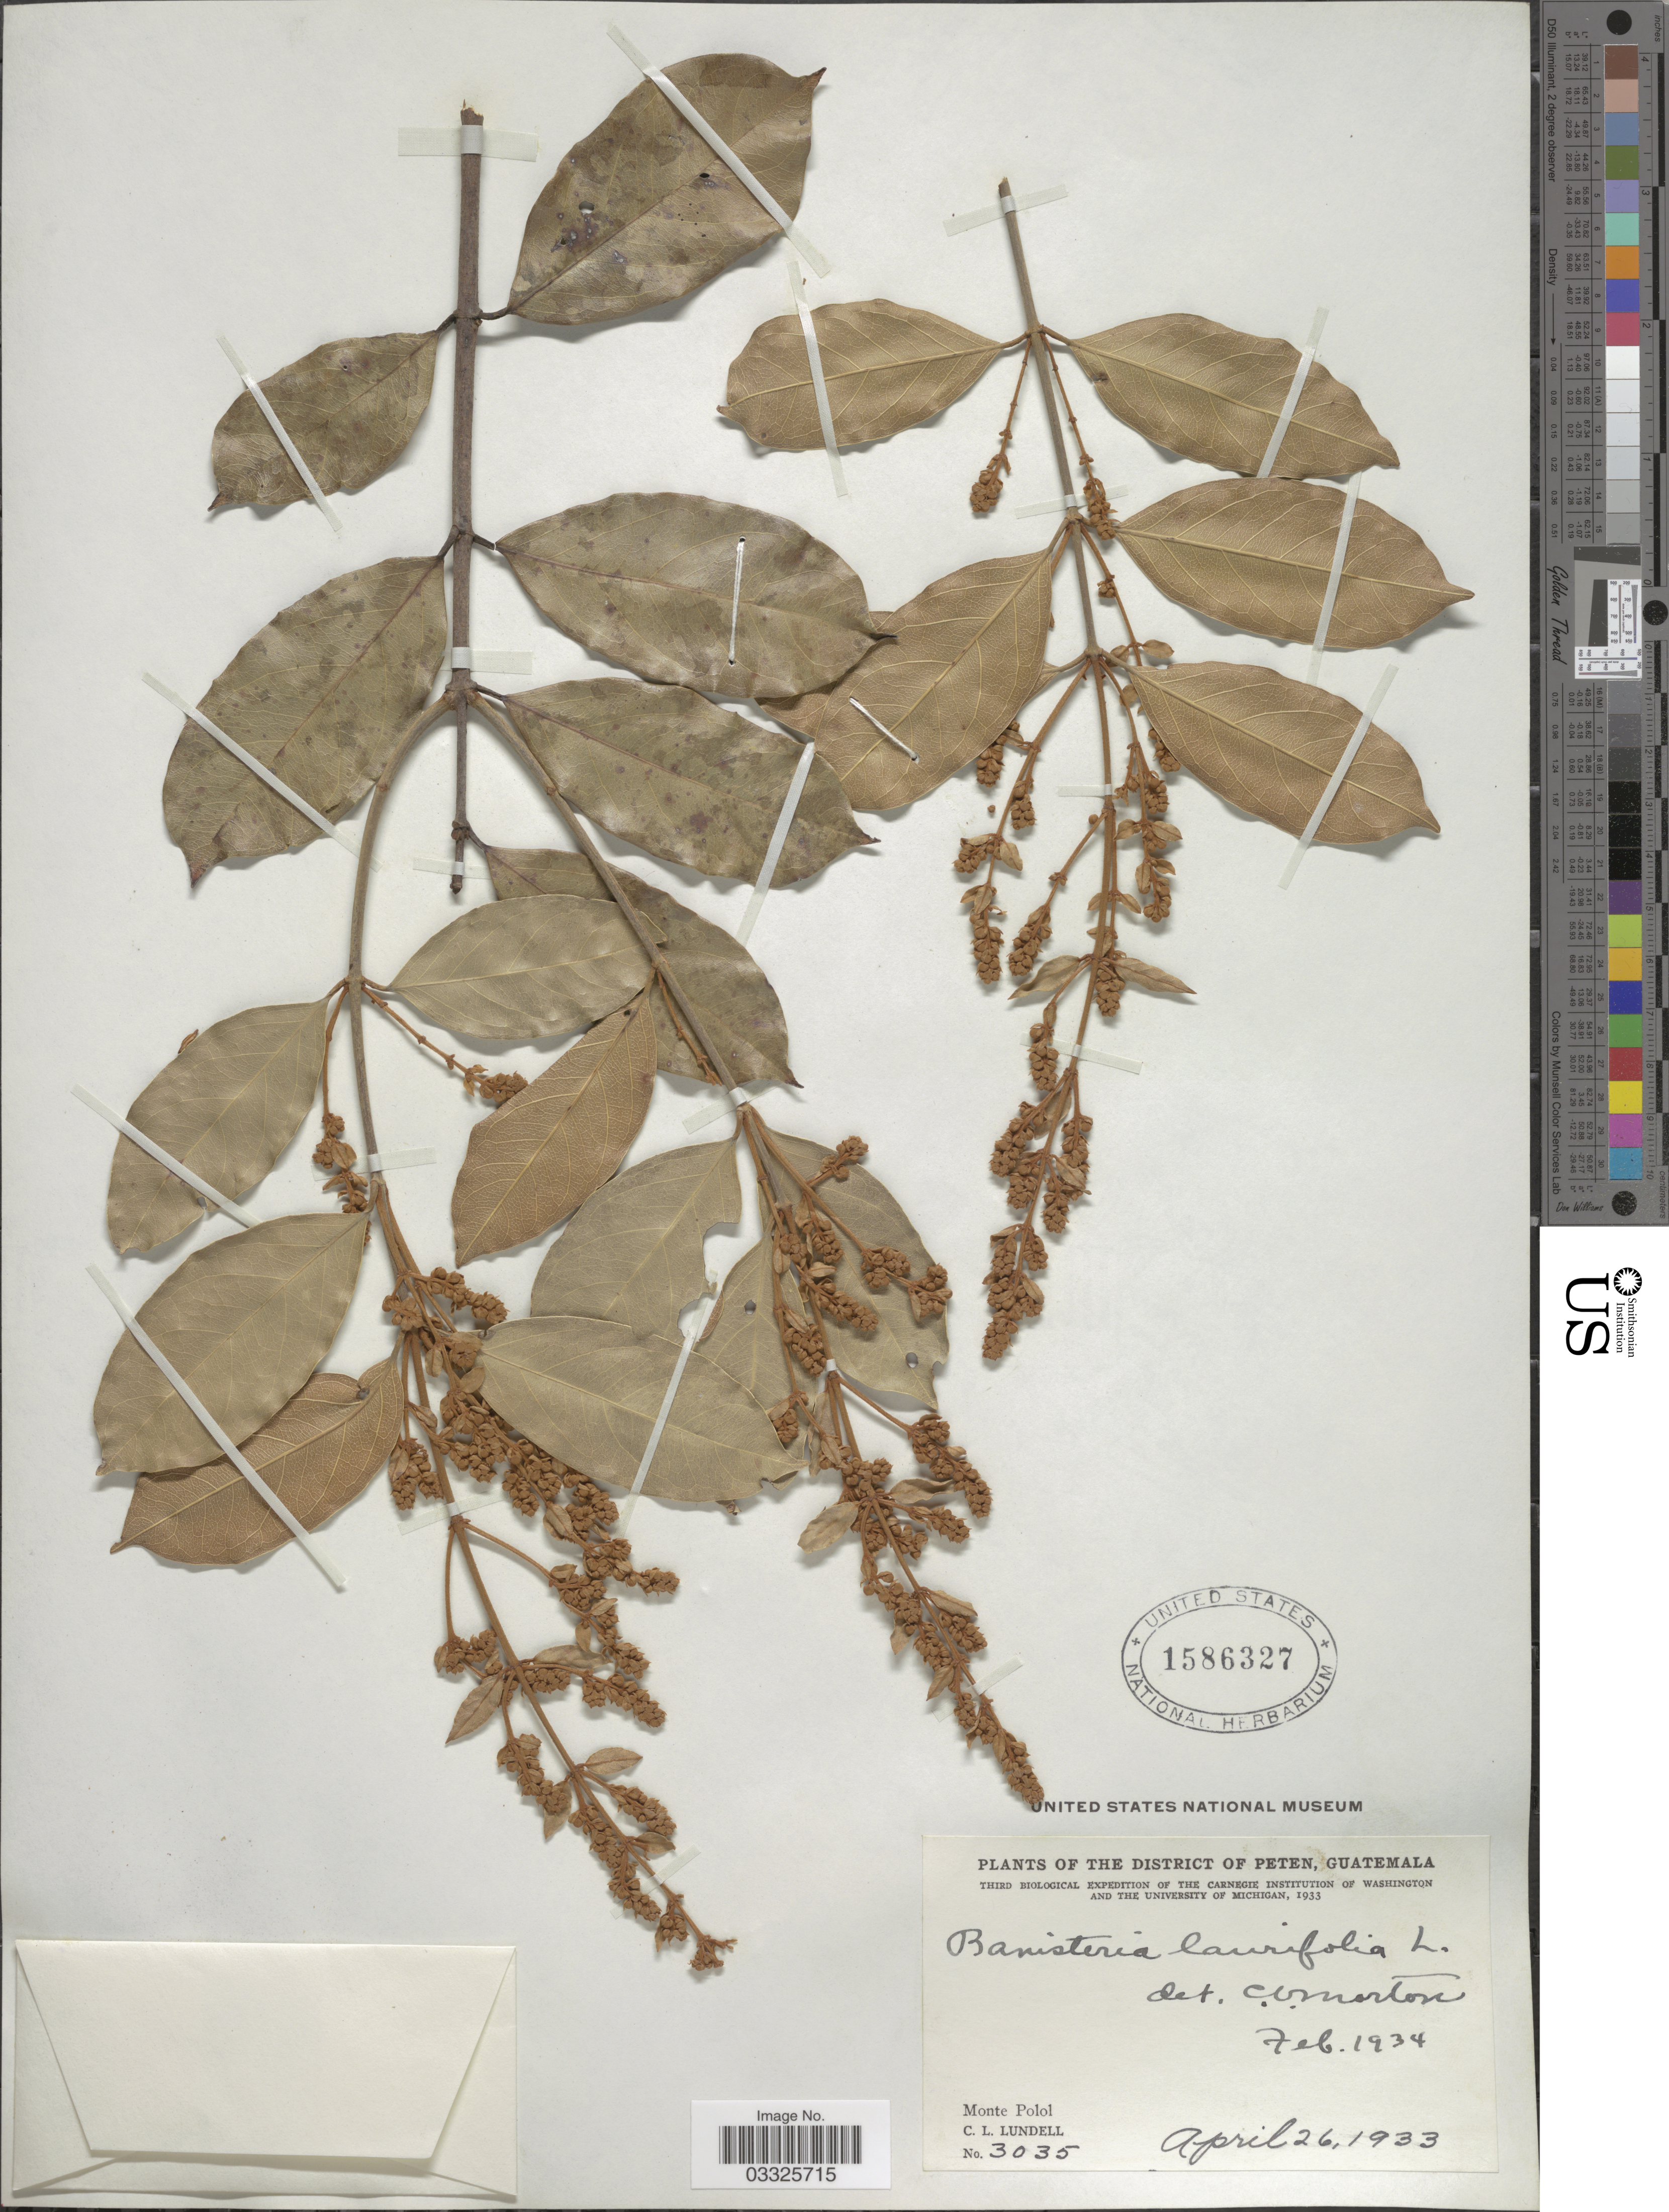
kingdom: Plantae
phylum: Tracheophyta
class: Magnoliopsida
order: Malpighiales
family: Malpighiaceae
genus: Heteropterys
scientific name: Heteropterys laurifolia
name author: (L.) A. Juss.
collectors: C. L. Lundell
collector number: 3035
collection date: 1933-04-26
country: Guatemala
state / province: El Petén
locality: The District of Peten, Monte Polol.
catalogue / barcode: US 1586327